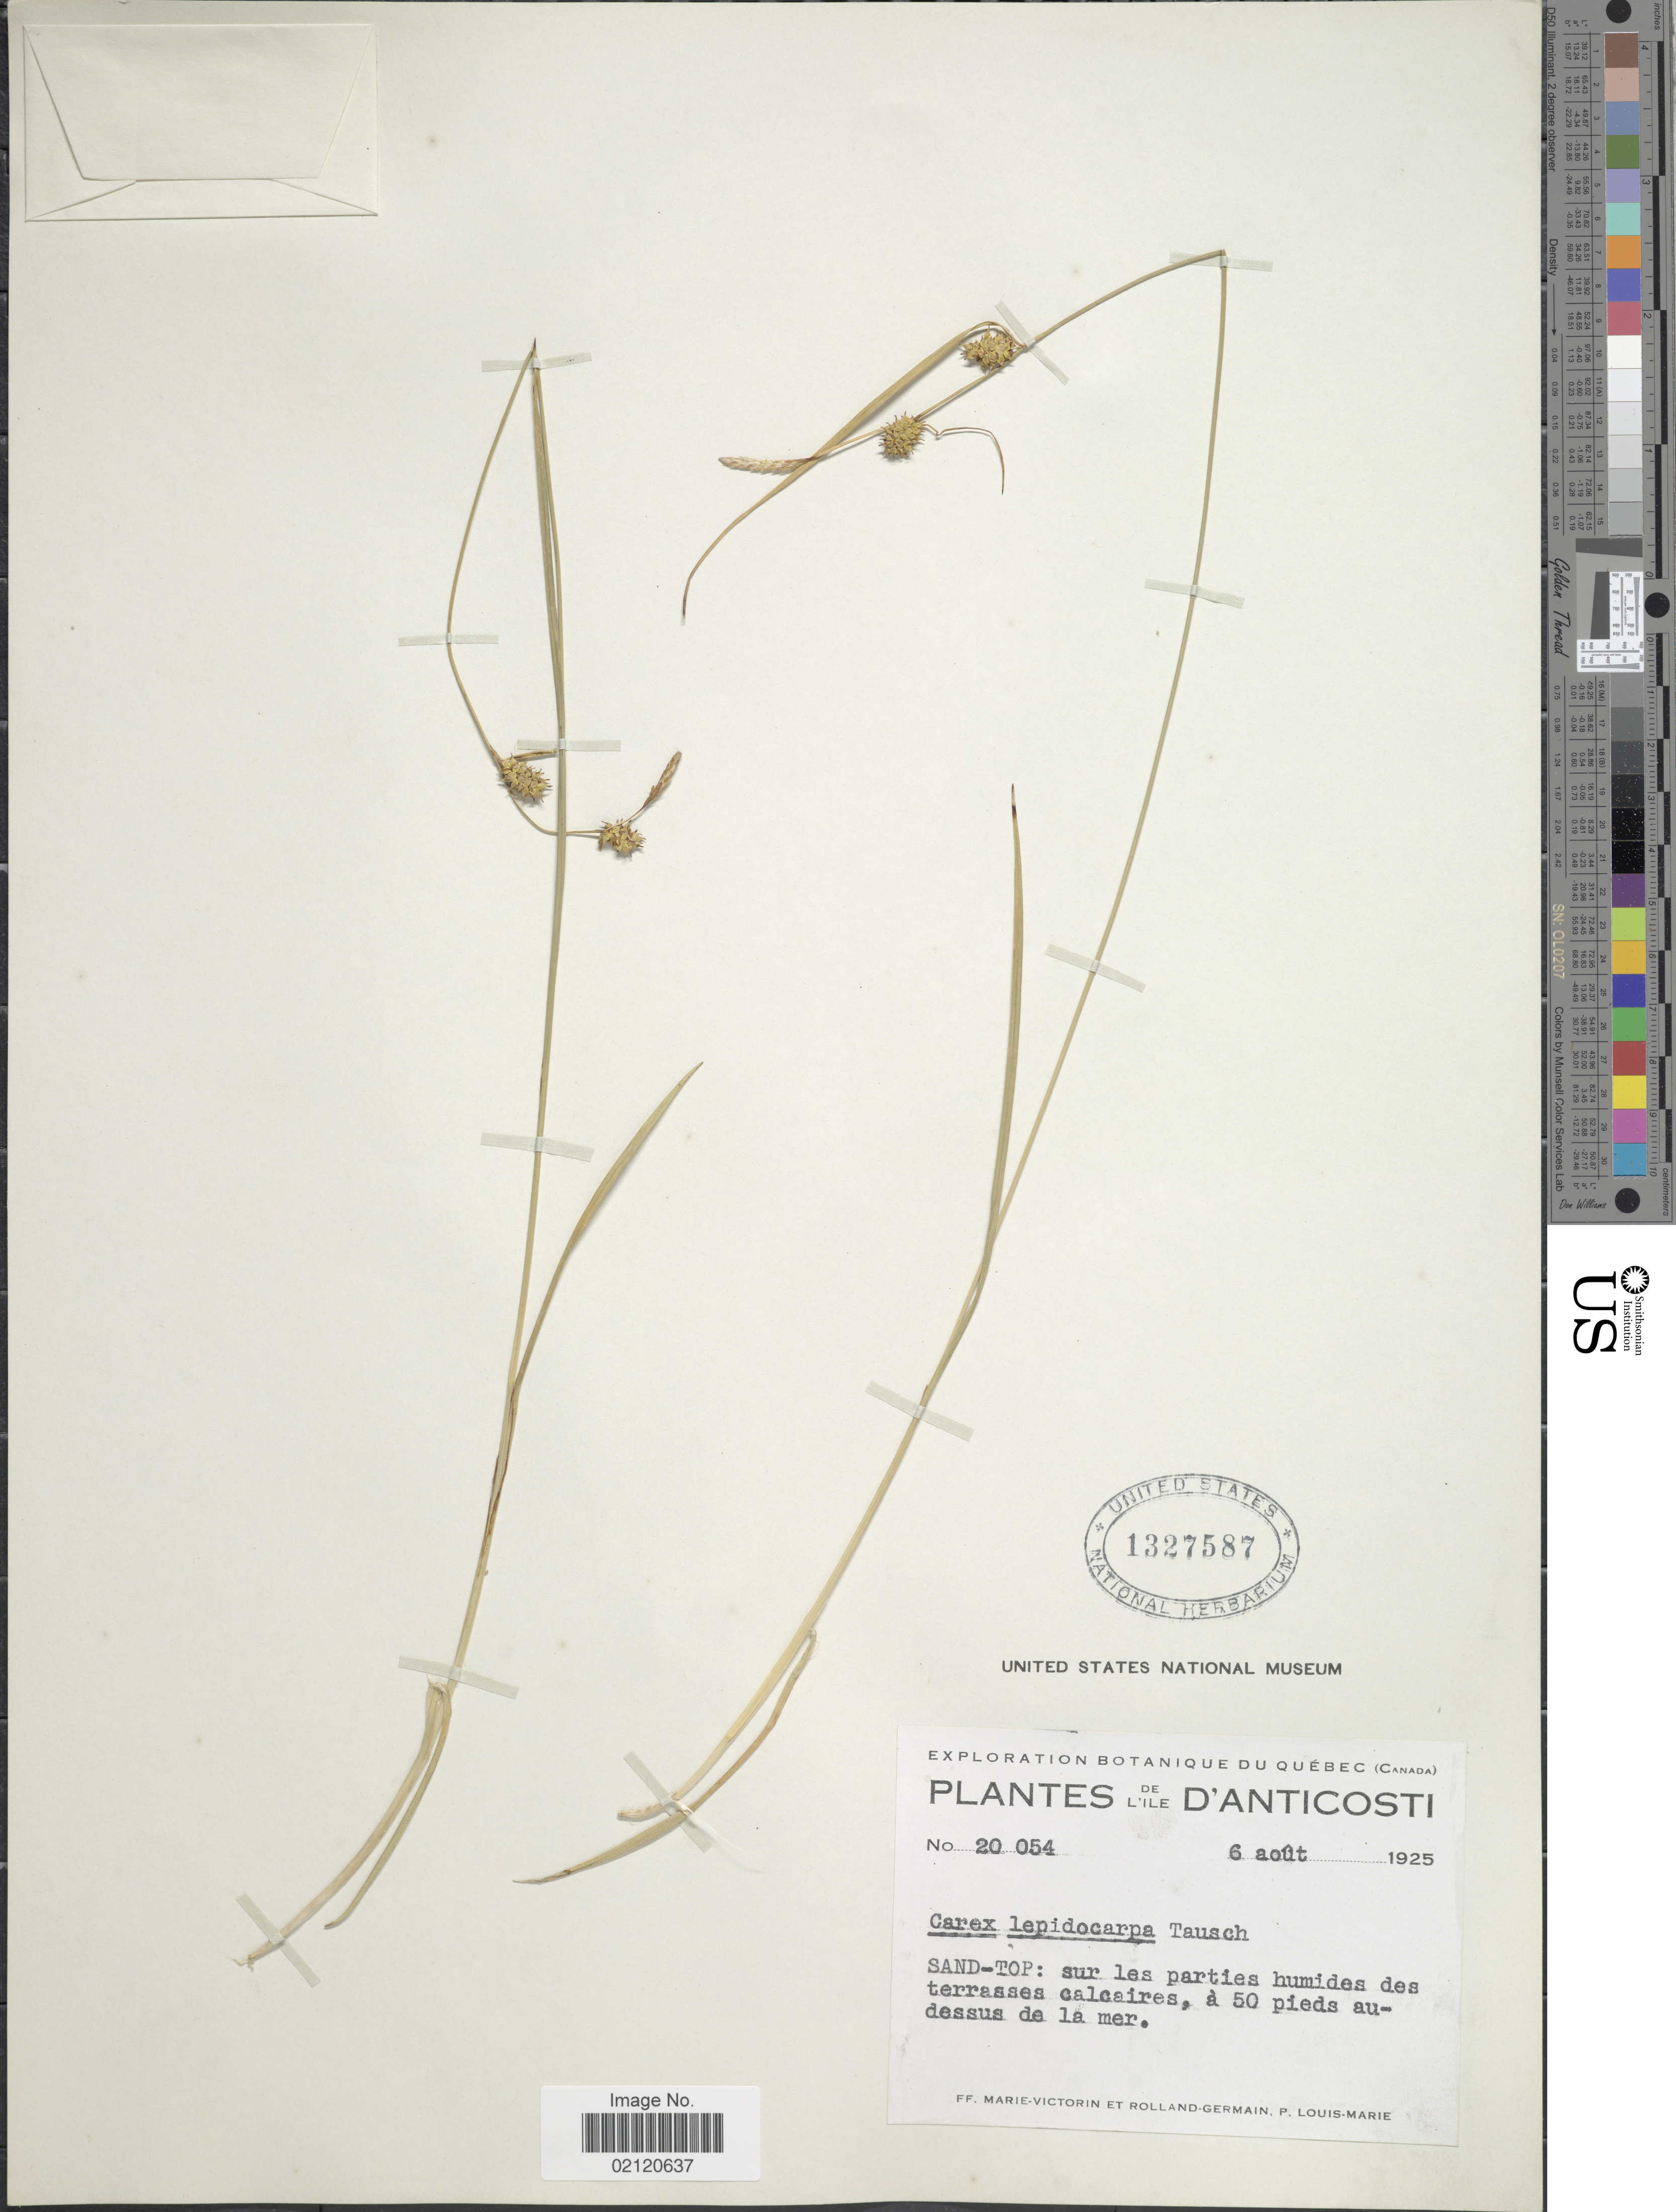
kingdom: Plantae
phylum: Tracheophyta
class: Liliopsida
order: Poales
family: Cyperaceae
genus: Carex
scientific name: Carex lepidocarpa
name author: Tausch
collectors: F. Marie-Victorin, Rolland-Germain & L.-M. LaLonde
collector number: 20054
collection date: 1925-08-06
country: Canada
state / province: Quebec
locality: De L' ile D' Anticost, Sand-Top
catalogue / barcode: US 1327587